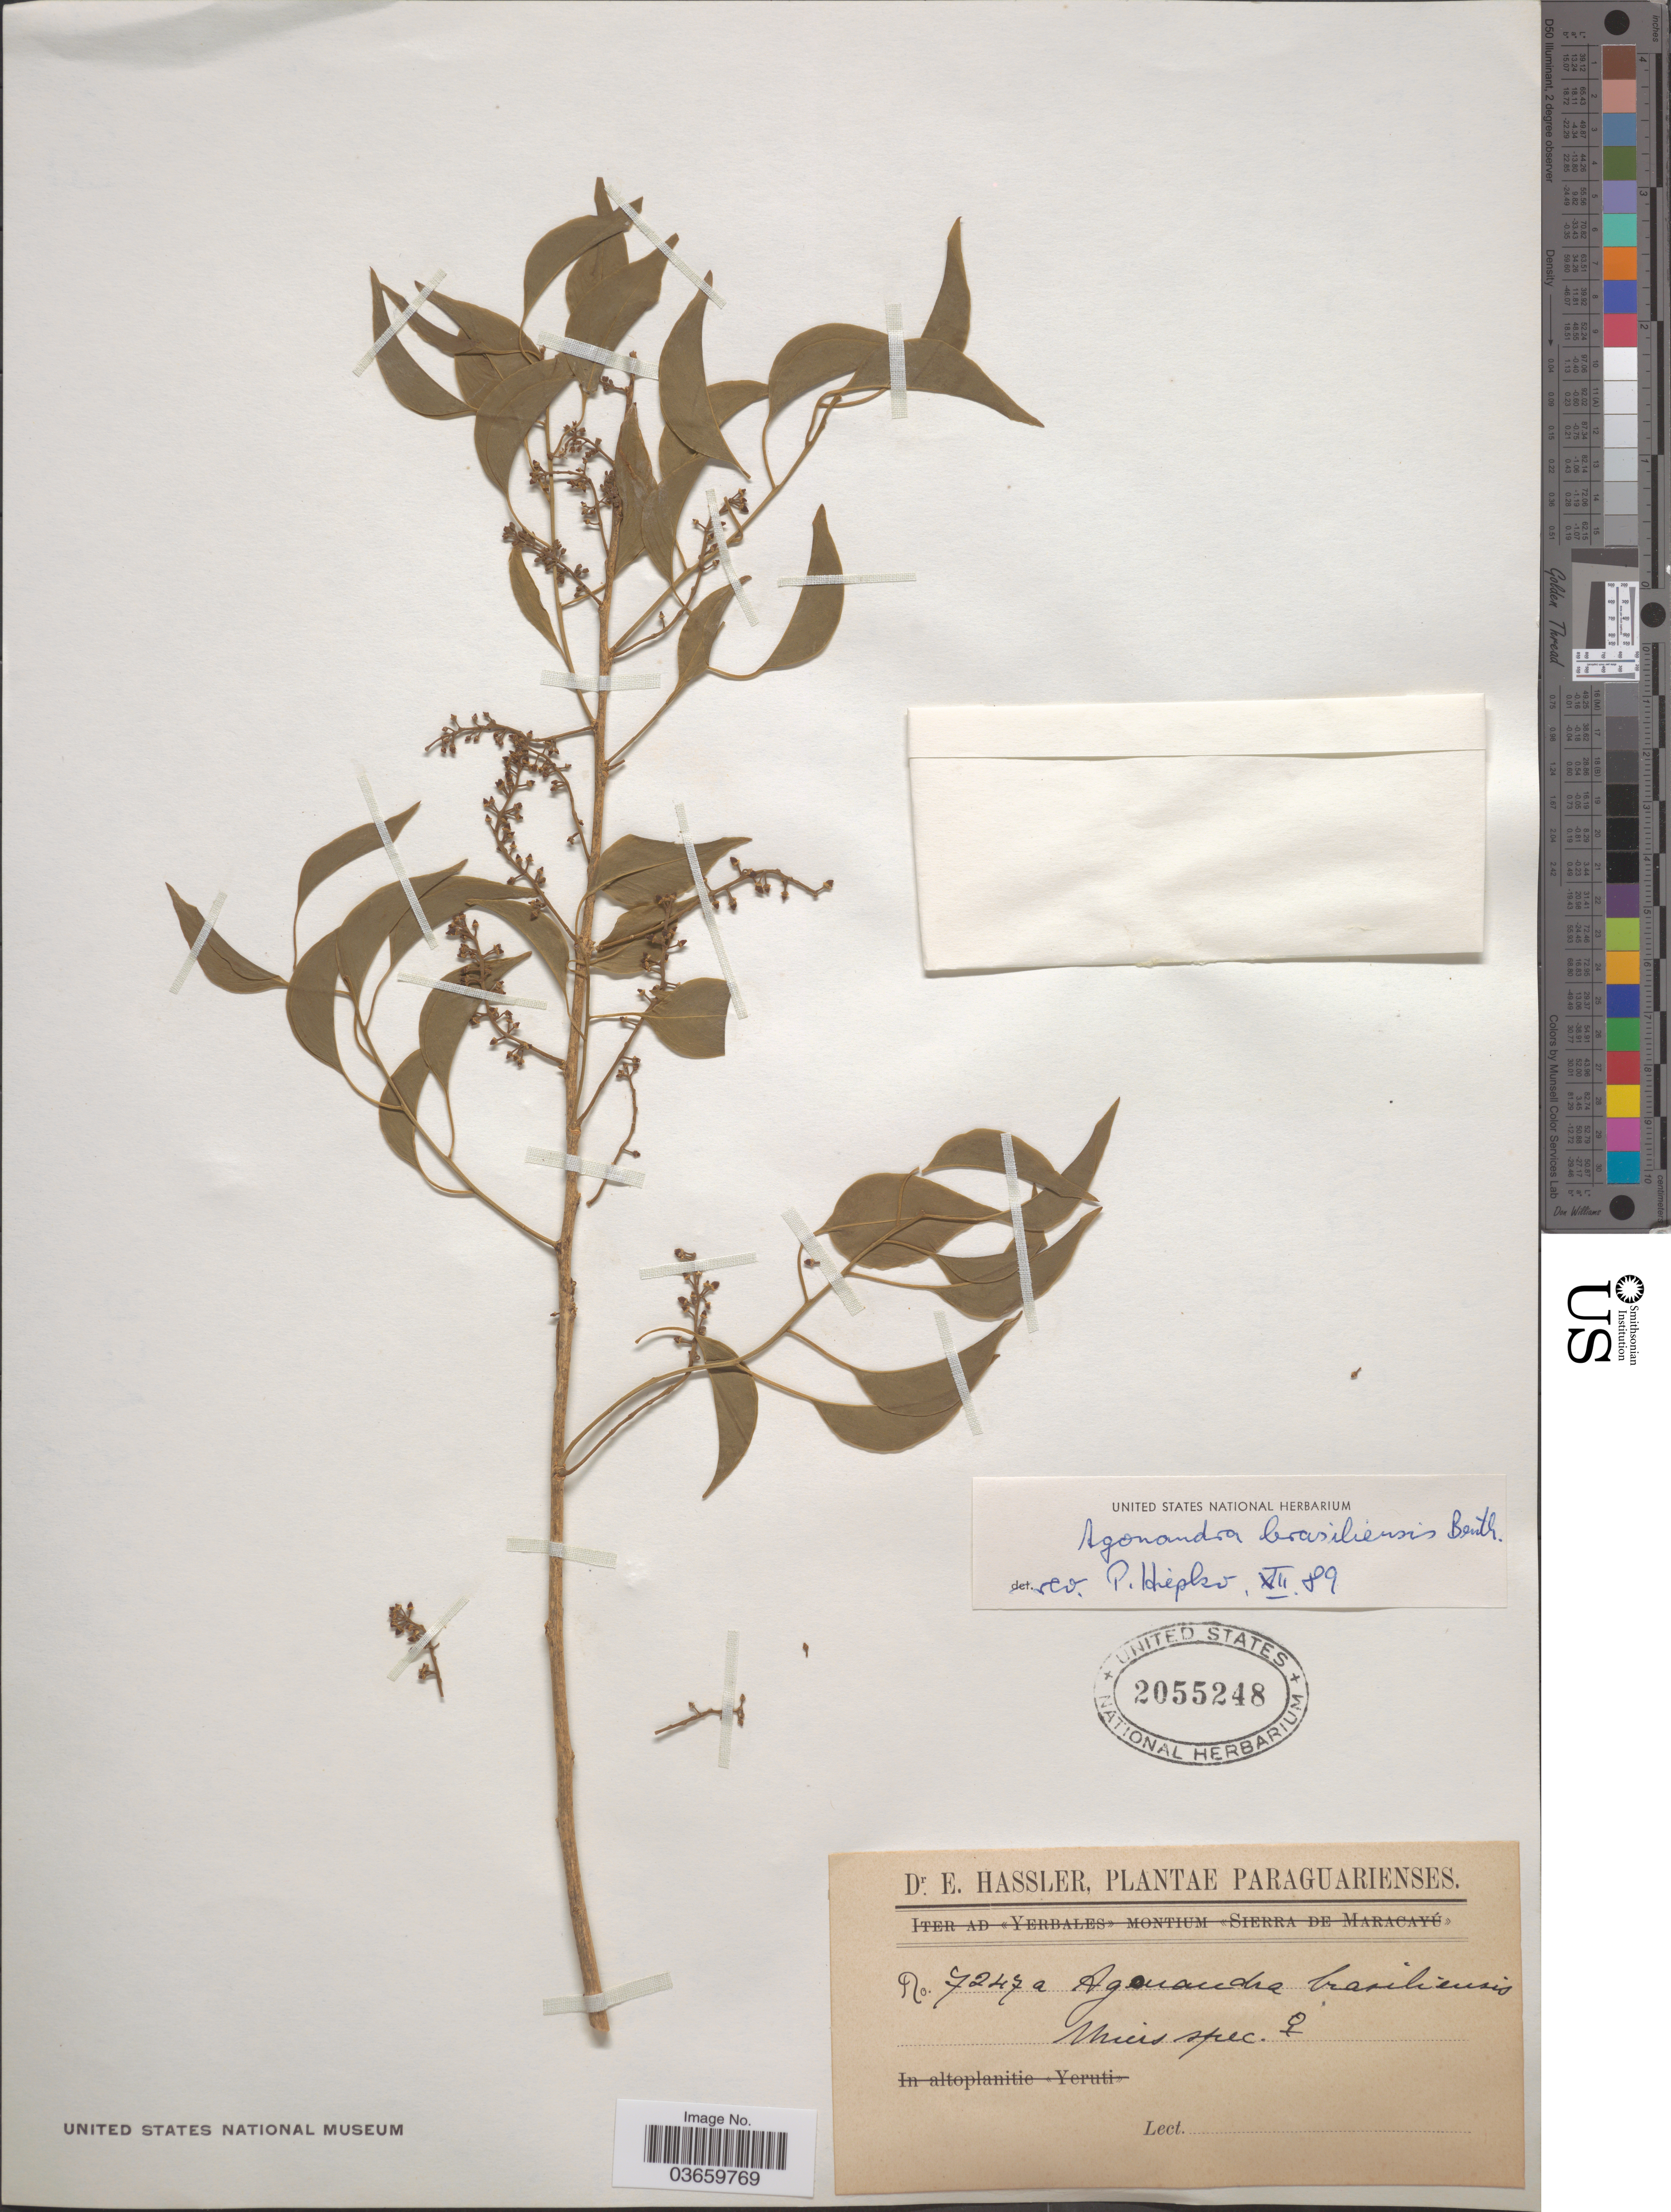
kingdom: Plantae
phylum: Tracheophyta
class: Magnoliopsida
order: Santalales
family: Opiliaceae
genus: Agonandra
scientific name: Agonandra brasiliensis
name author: Benth. & Hook. f.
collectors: E. Hassler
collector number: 7247a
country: Paraguay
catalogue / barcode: US 2055248